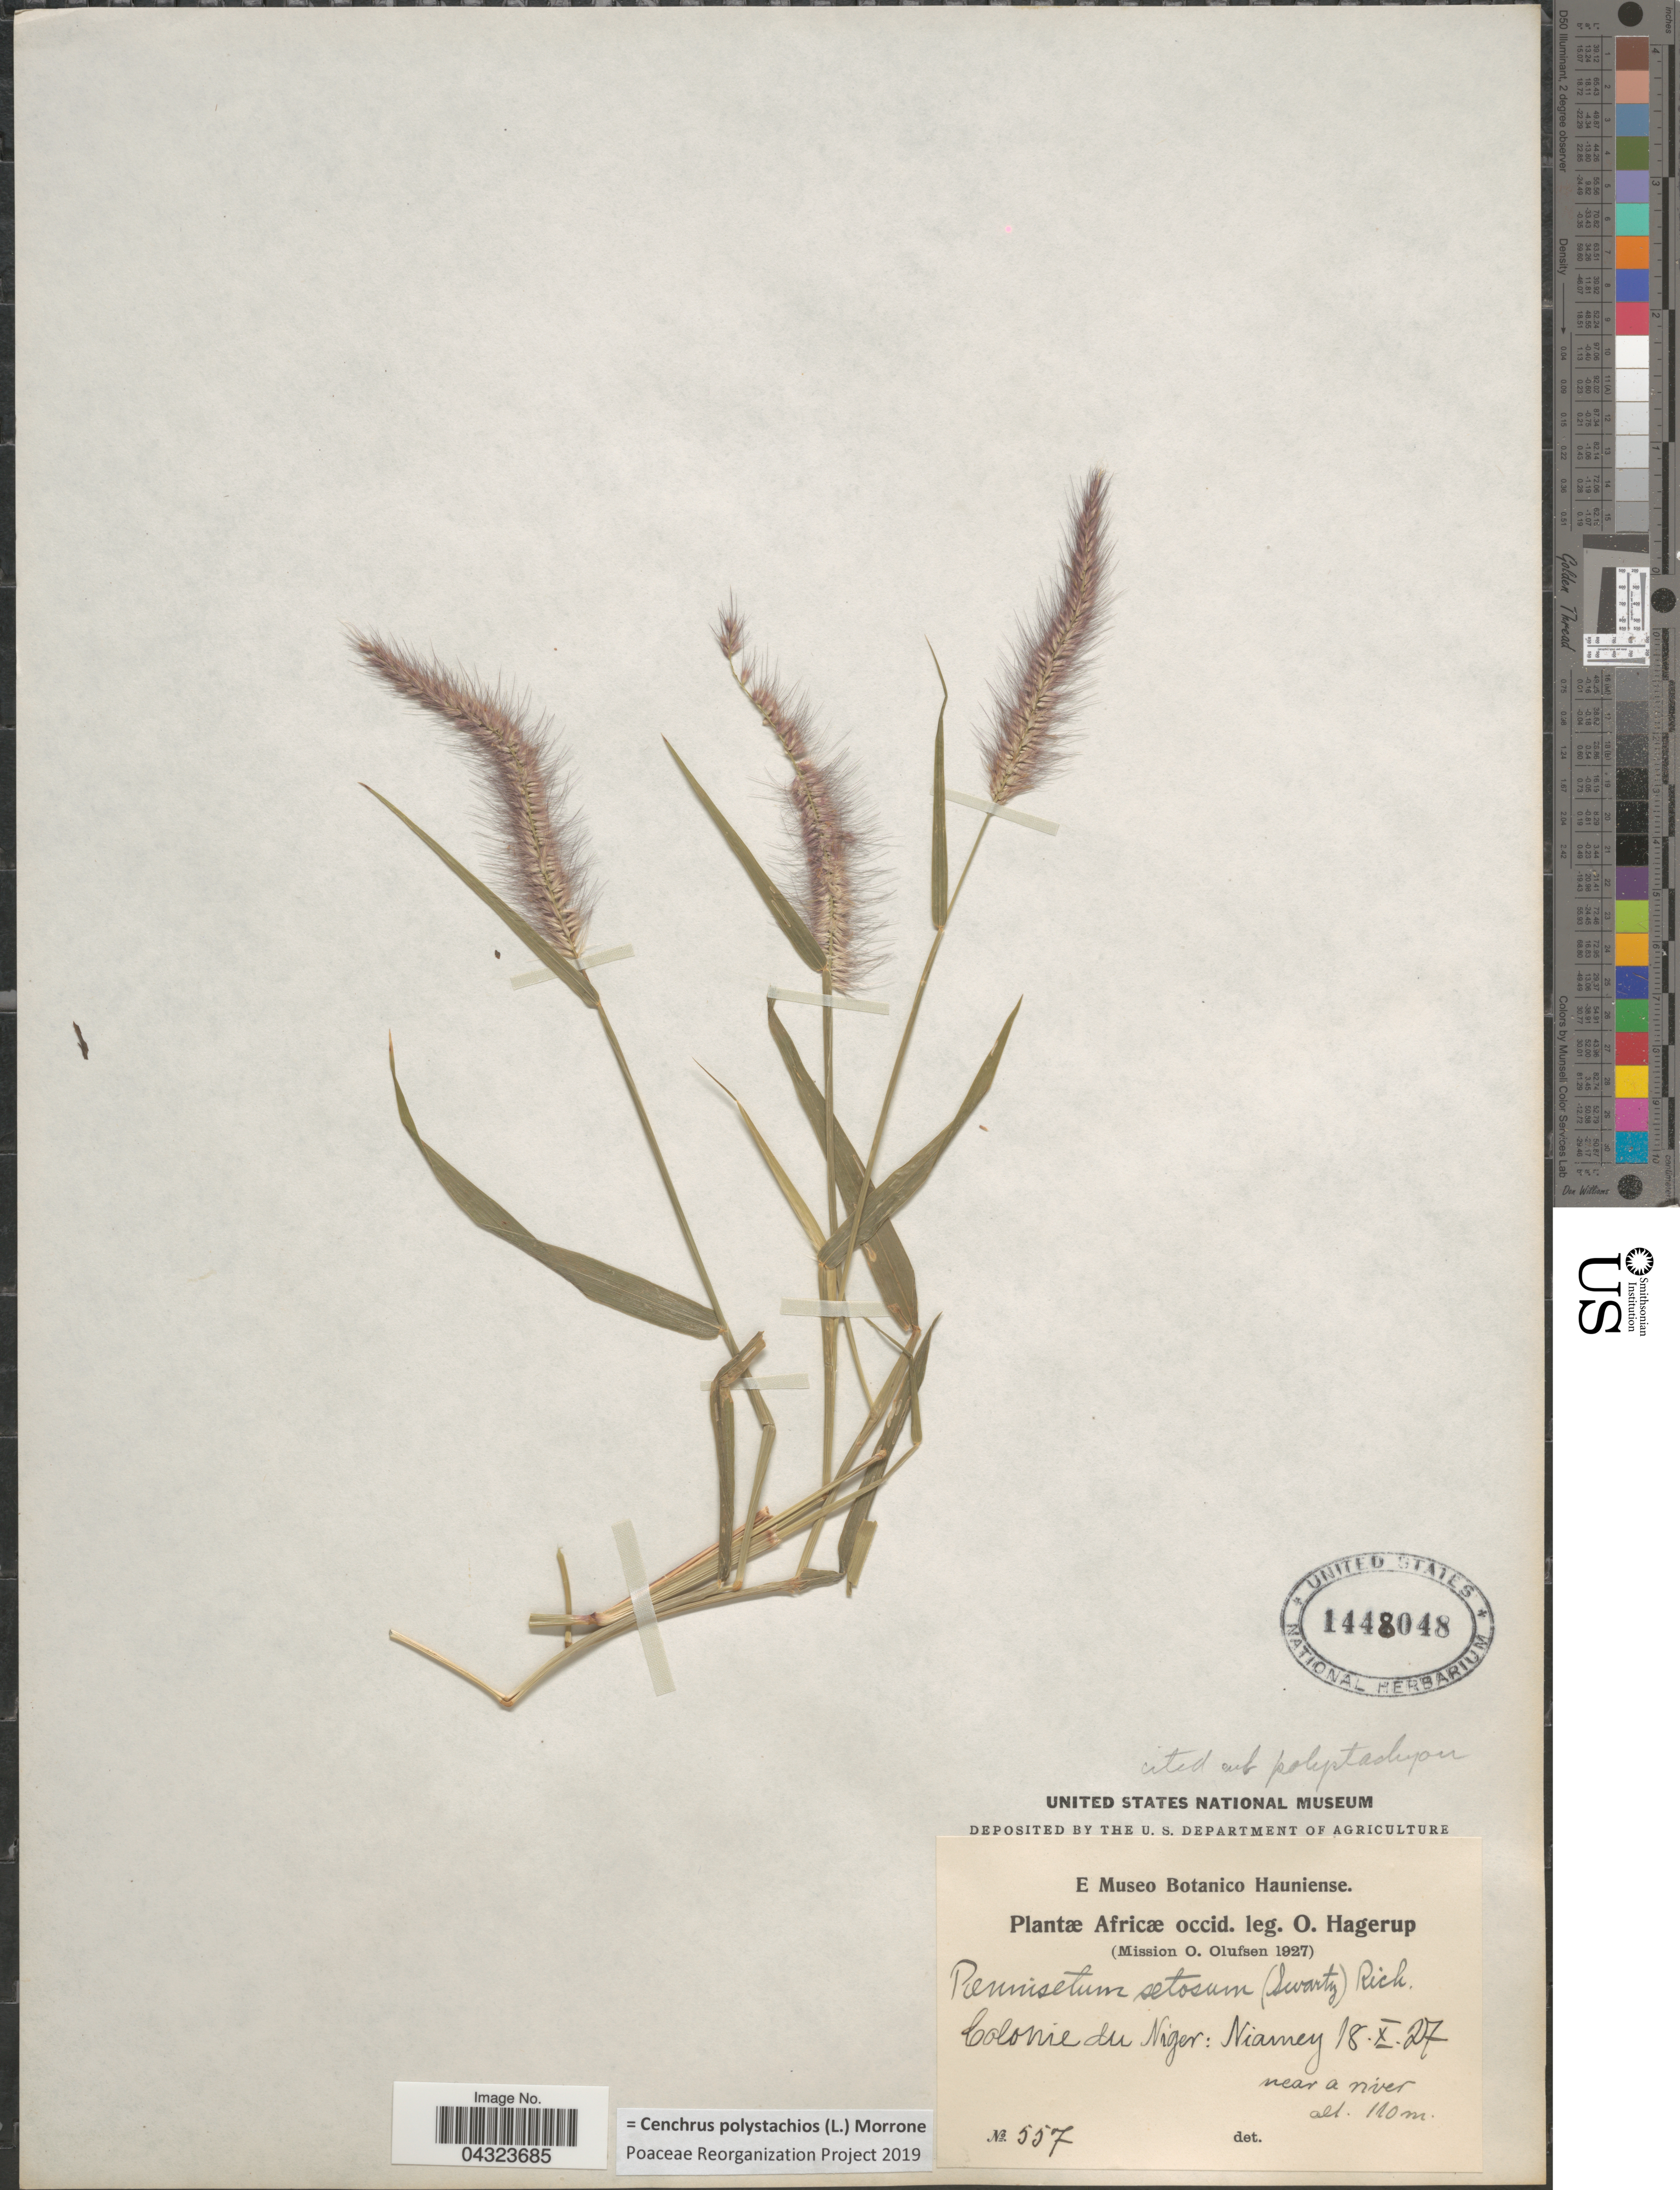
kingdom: Plantae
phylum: Tracheophyta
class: Liliopsida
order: Poales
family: Poaceae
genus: Cenchrus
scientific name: Cenchrus polystachios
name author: (L.) Morrone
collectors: O. Hagerup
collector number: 557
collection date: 1927-10-18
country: Niger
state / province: Niamey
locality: Africæ occid. (Mission O. Olufsen 1927). Colonie du Niger. Near a river.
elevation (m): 120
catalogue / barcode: US 1448048